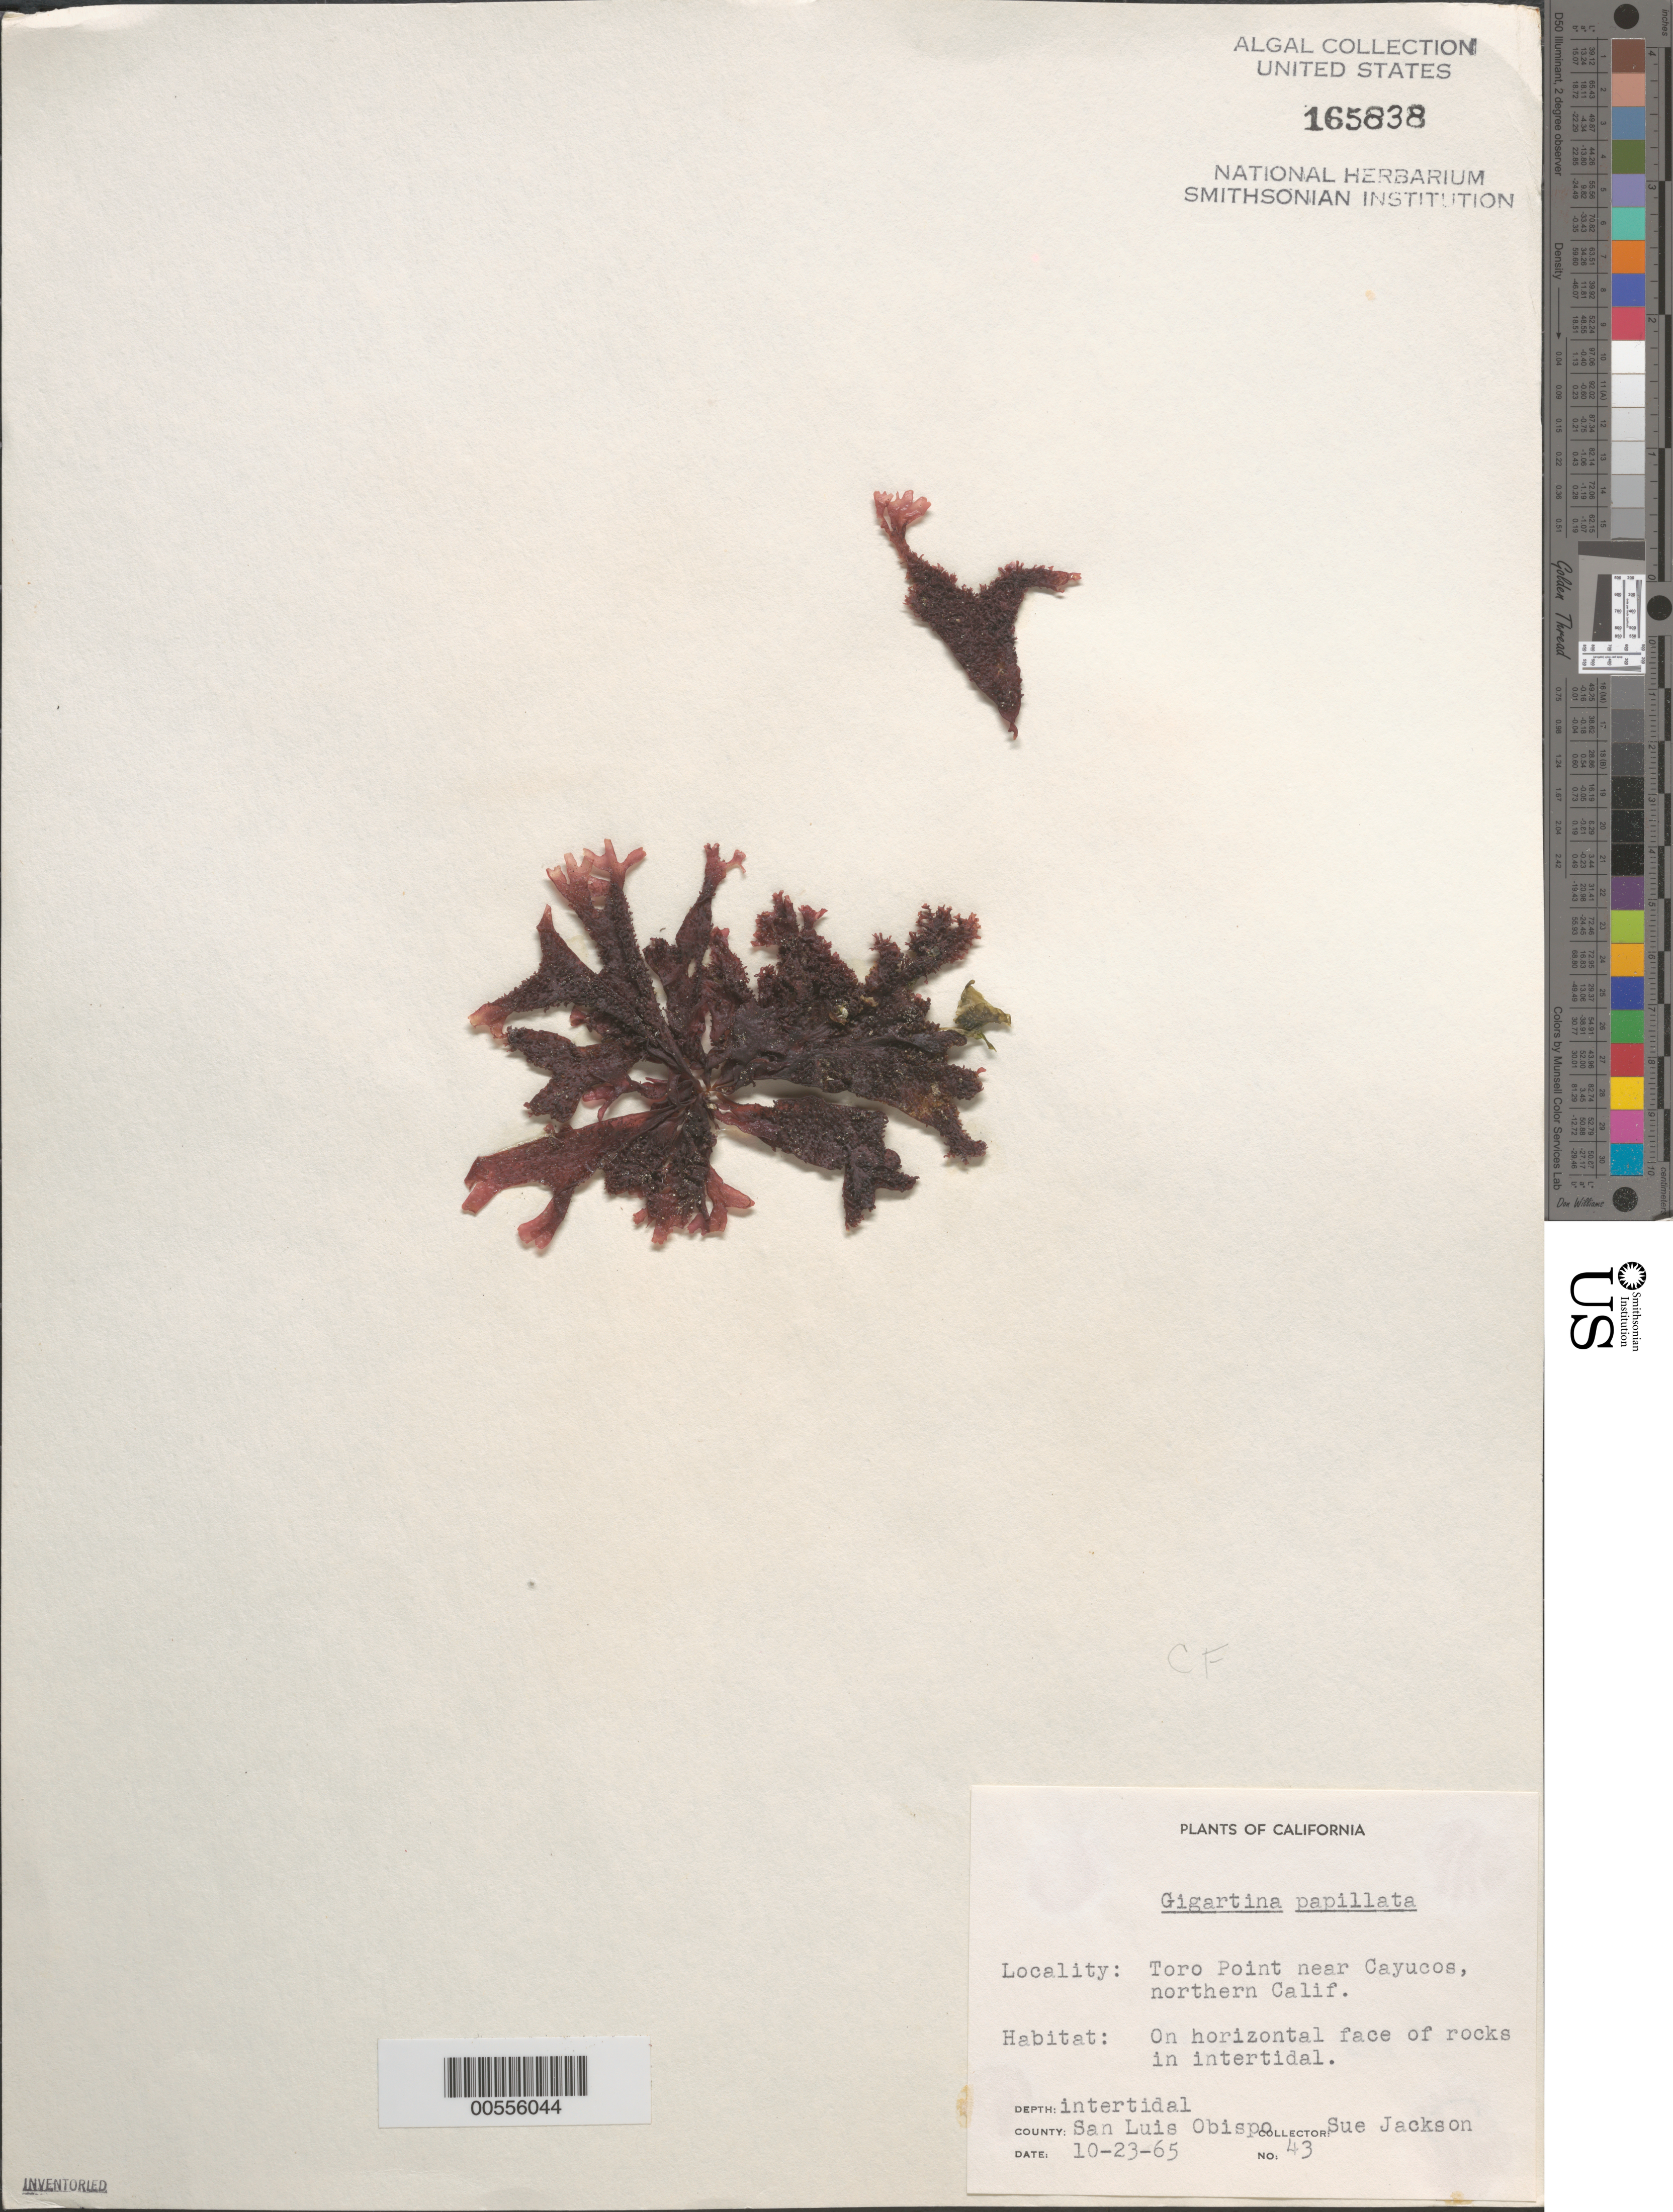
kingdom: Plantae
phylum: Rhodophyta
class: Florideophyceae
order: Gigartinales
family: Phyllophoraceae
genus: Mastocarpus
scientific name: Mastocarpus papillatus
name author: (C. Agardh) Kütz.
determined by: Algae name updating Project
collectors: S. Jackson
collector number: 43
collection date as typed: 23 Oct 1965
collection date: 1965-10-23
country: United States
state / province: California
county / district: San Luis Obispo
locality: Toro Point, near Cayucos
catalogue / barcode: US 165838